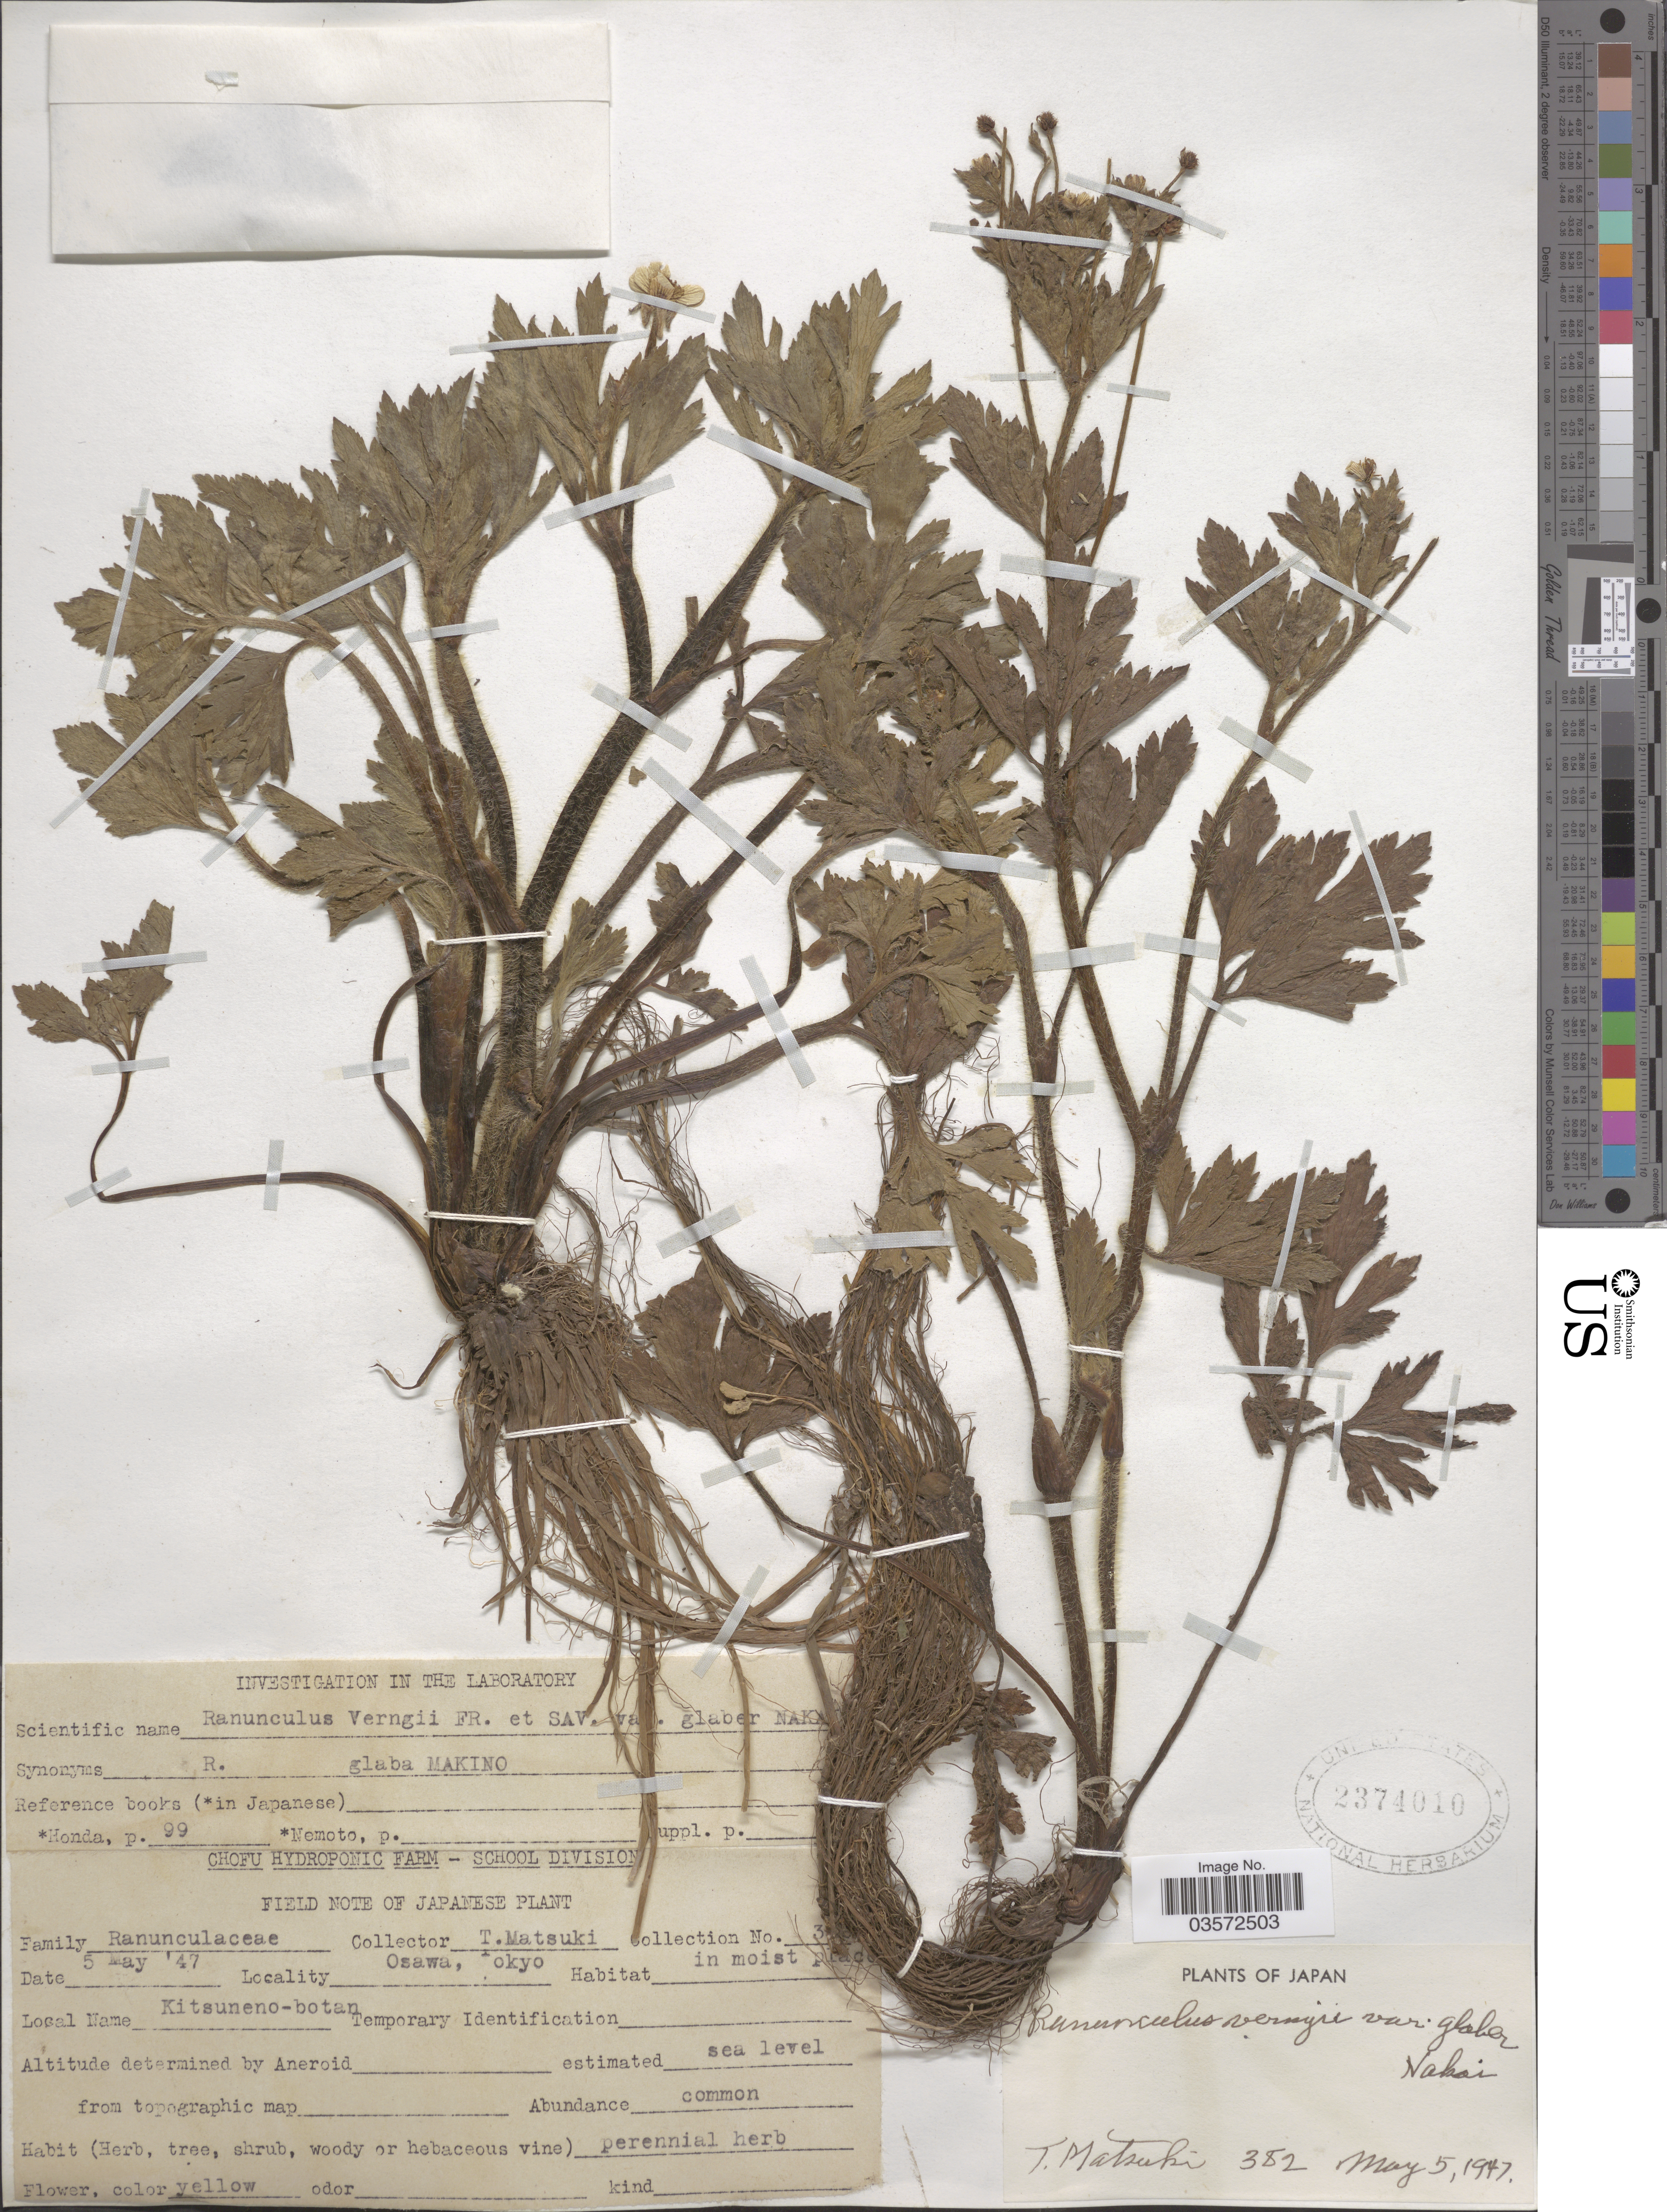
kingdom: Plantae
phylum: Tracheophyta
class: Magnoliopsida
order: Ranunculales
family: Ranunculaceae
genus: Ranunculus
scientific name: Ranunculus cantoniensis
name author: DC.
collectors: T. Matsuki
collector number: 382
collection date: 1947-05-05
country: Japan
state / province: Tokyo, Federal City of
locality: Osawa.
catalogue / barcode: US 2374010